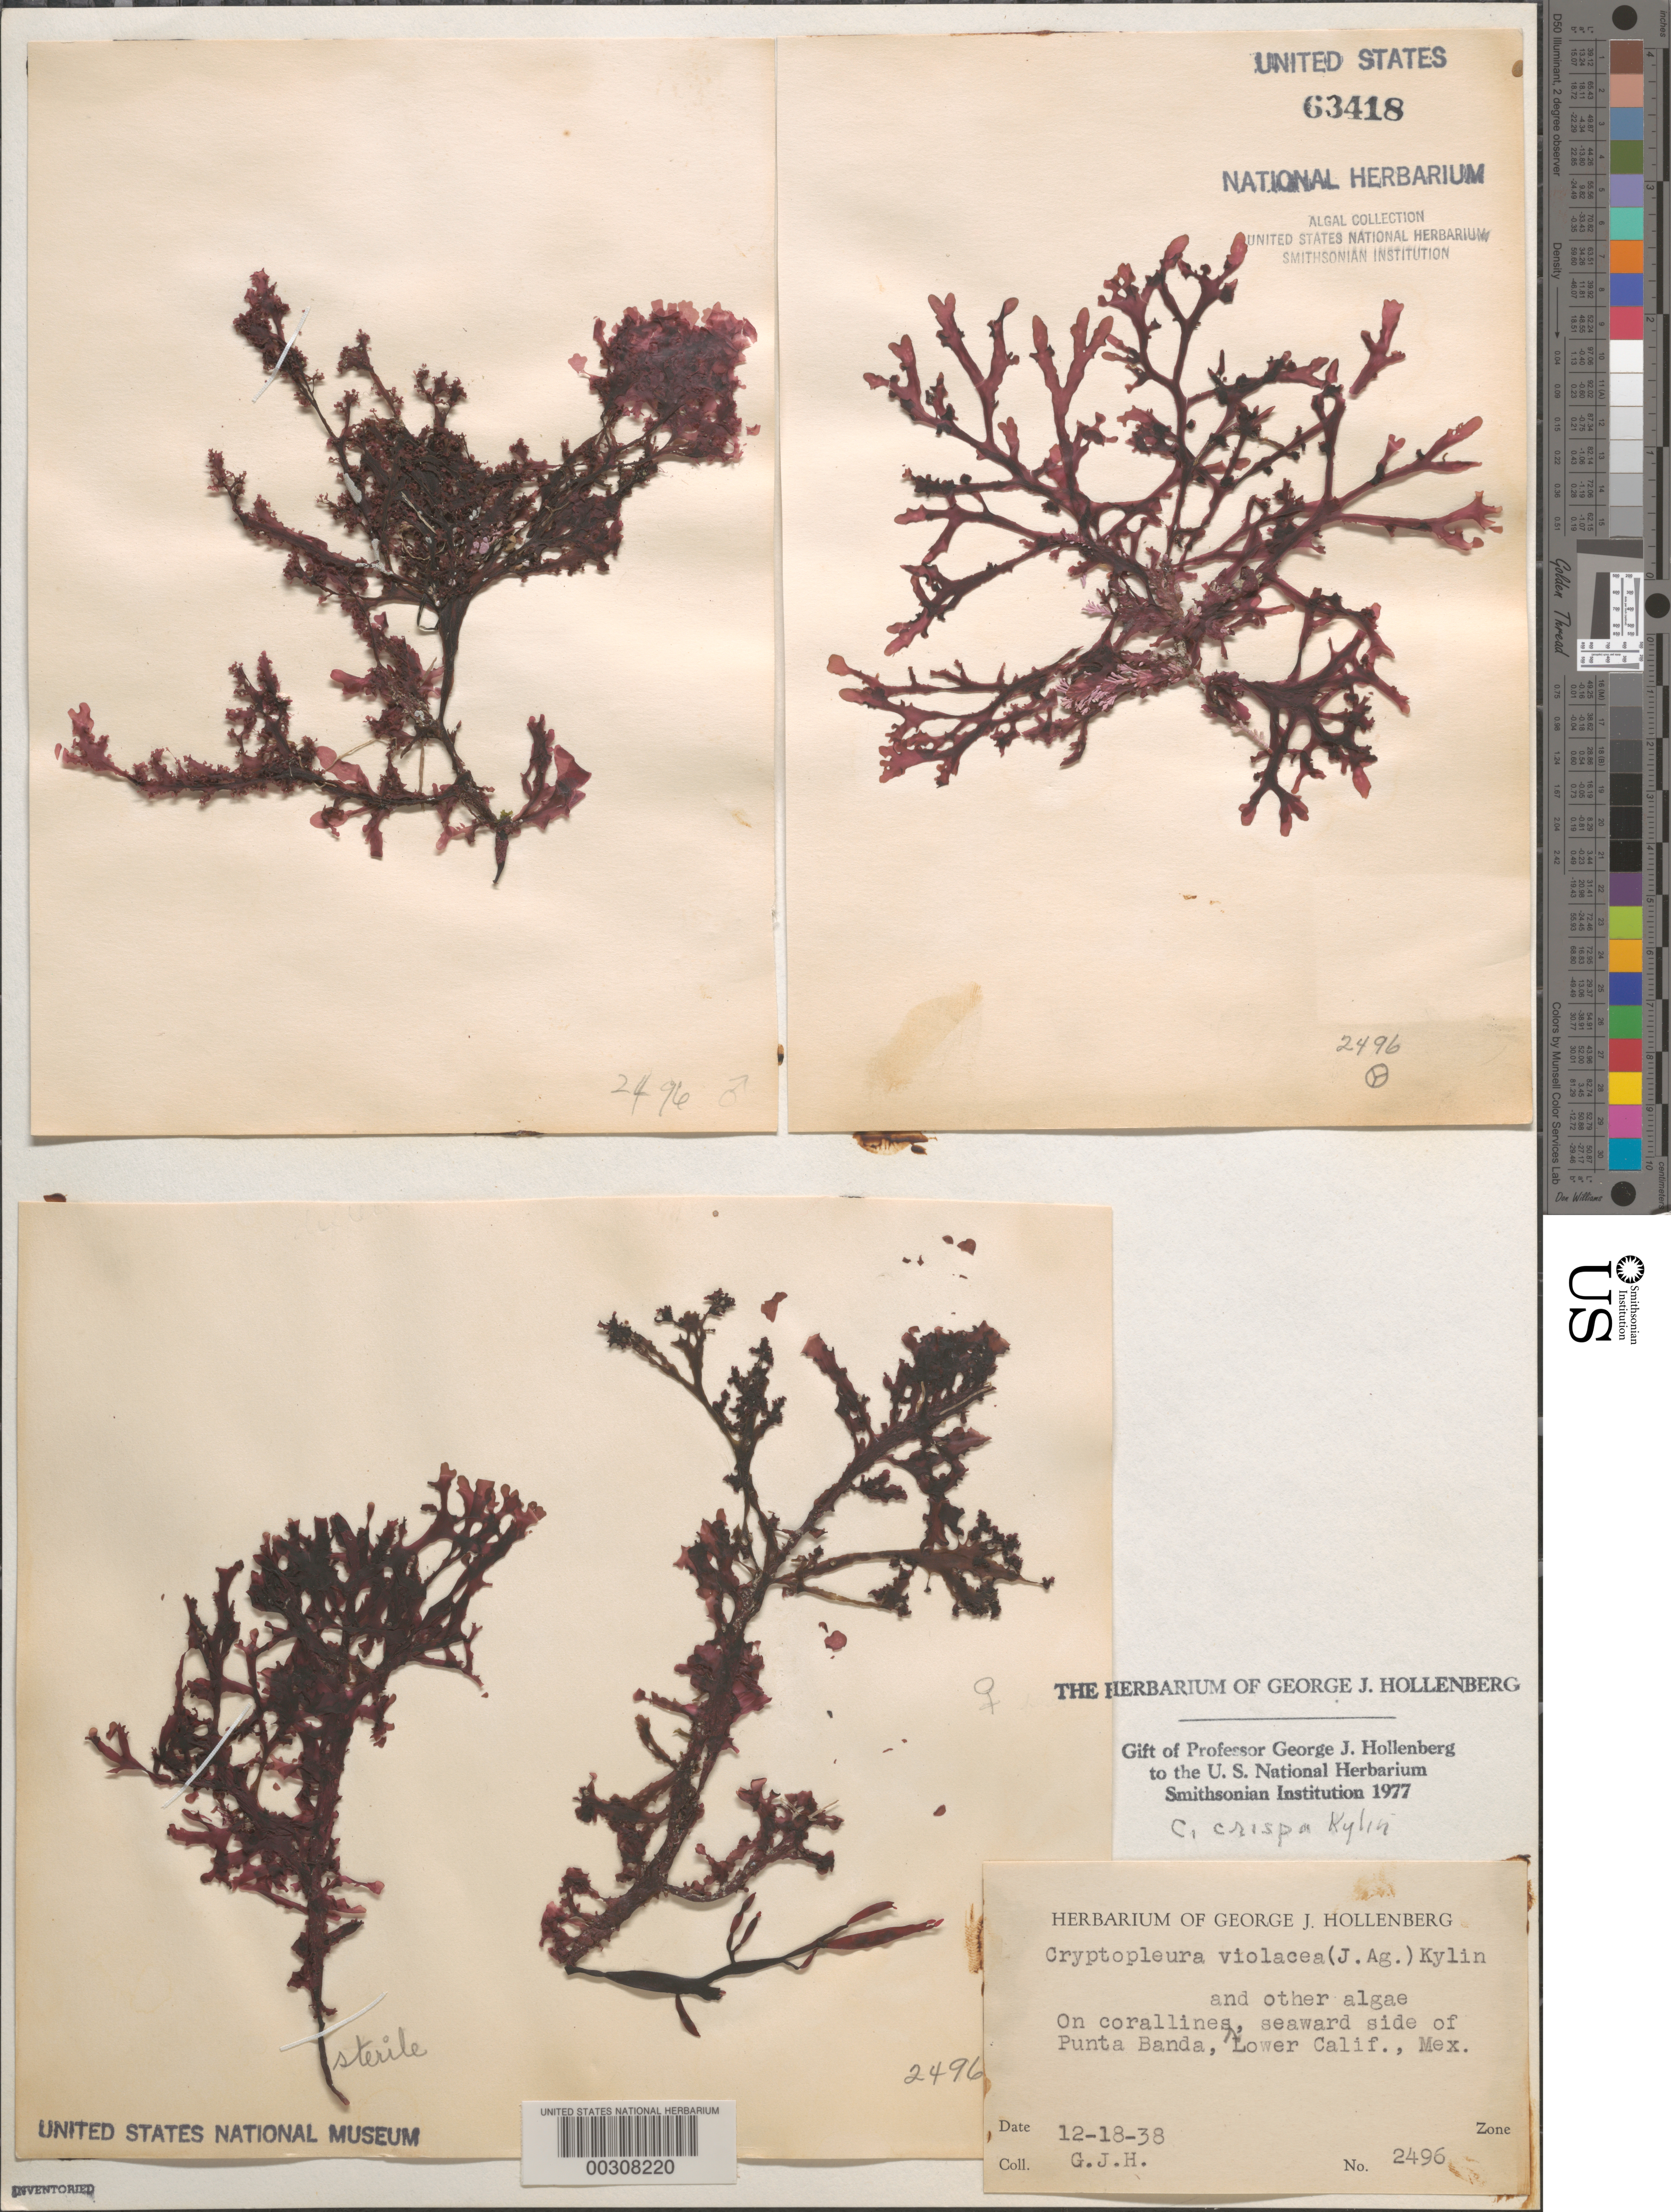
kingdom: Plantae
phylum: Rhodophyta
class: Florideophyceae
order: Ceramiales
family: Delesseriaceae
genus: Cryptopleura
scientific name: Cryptopleura crispa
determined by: Hollenberg, George J.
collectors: G. Hollenberg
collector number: GJH 2496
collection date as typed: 18 Dec 1938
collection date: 1938-12-18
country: Mexico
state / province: Baja California Norte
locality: Seaward side of Punta Banda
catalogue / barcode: US 63418